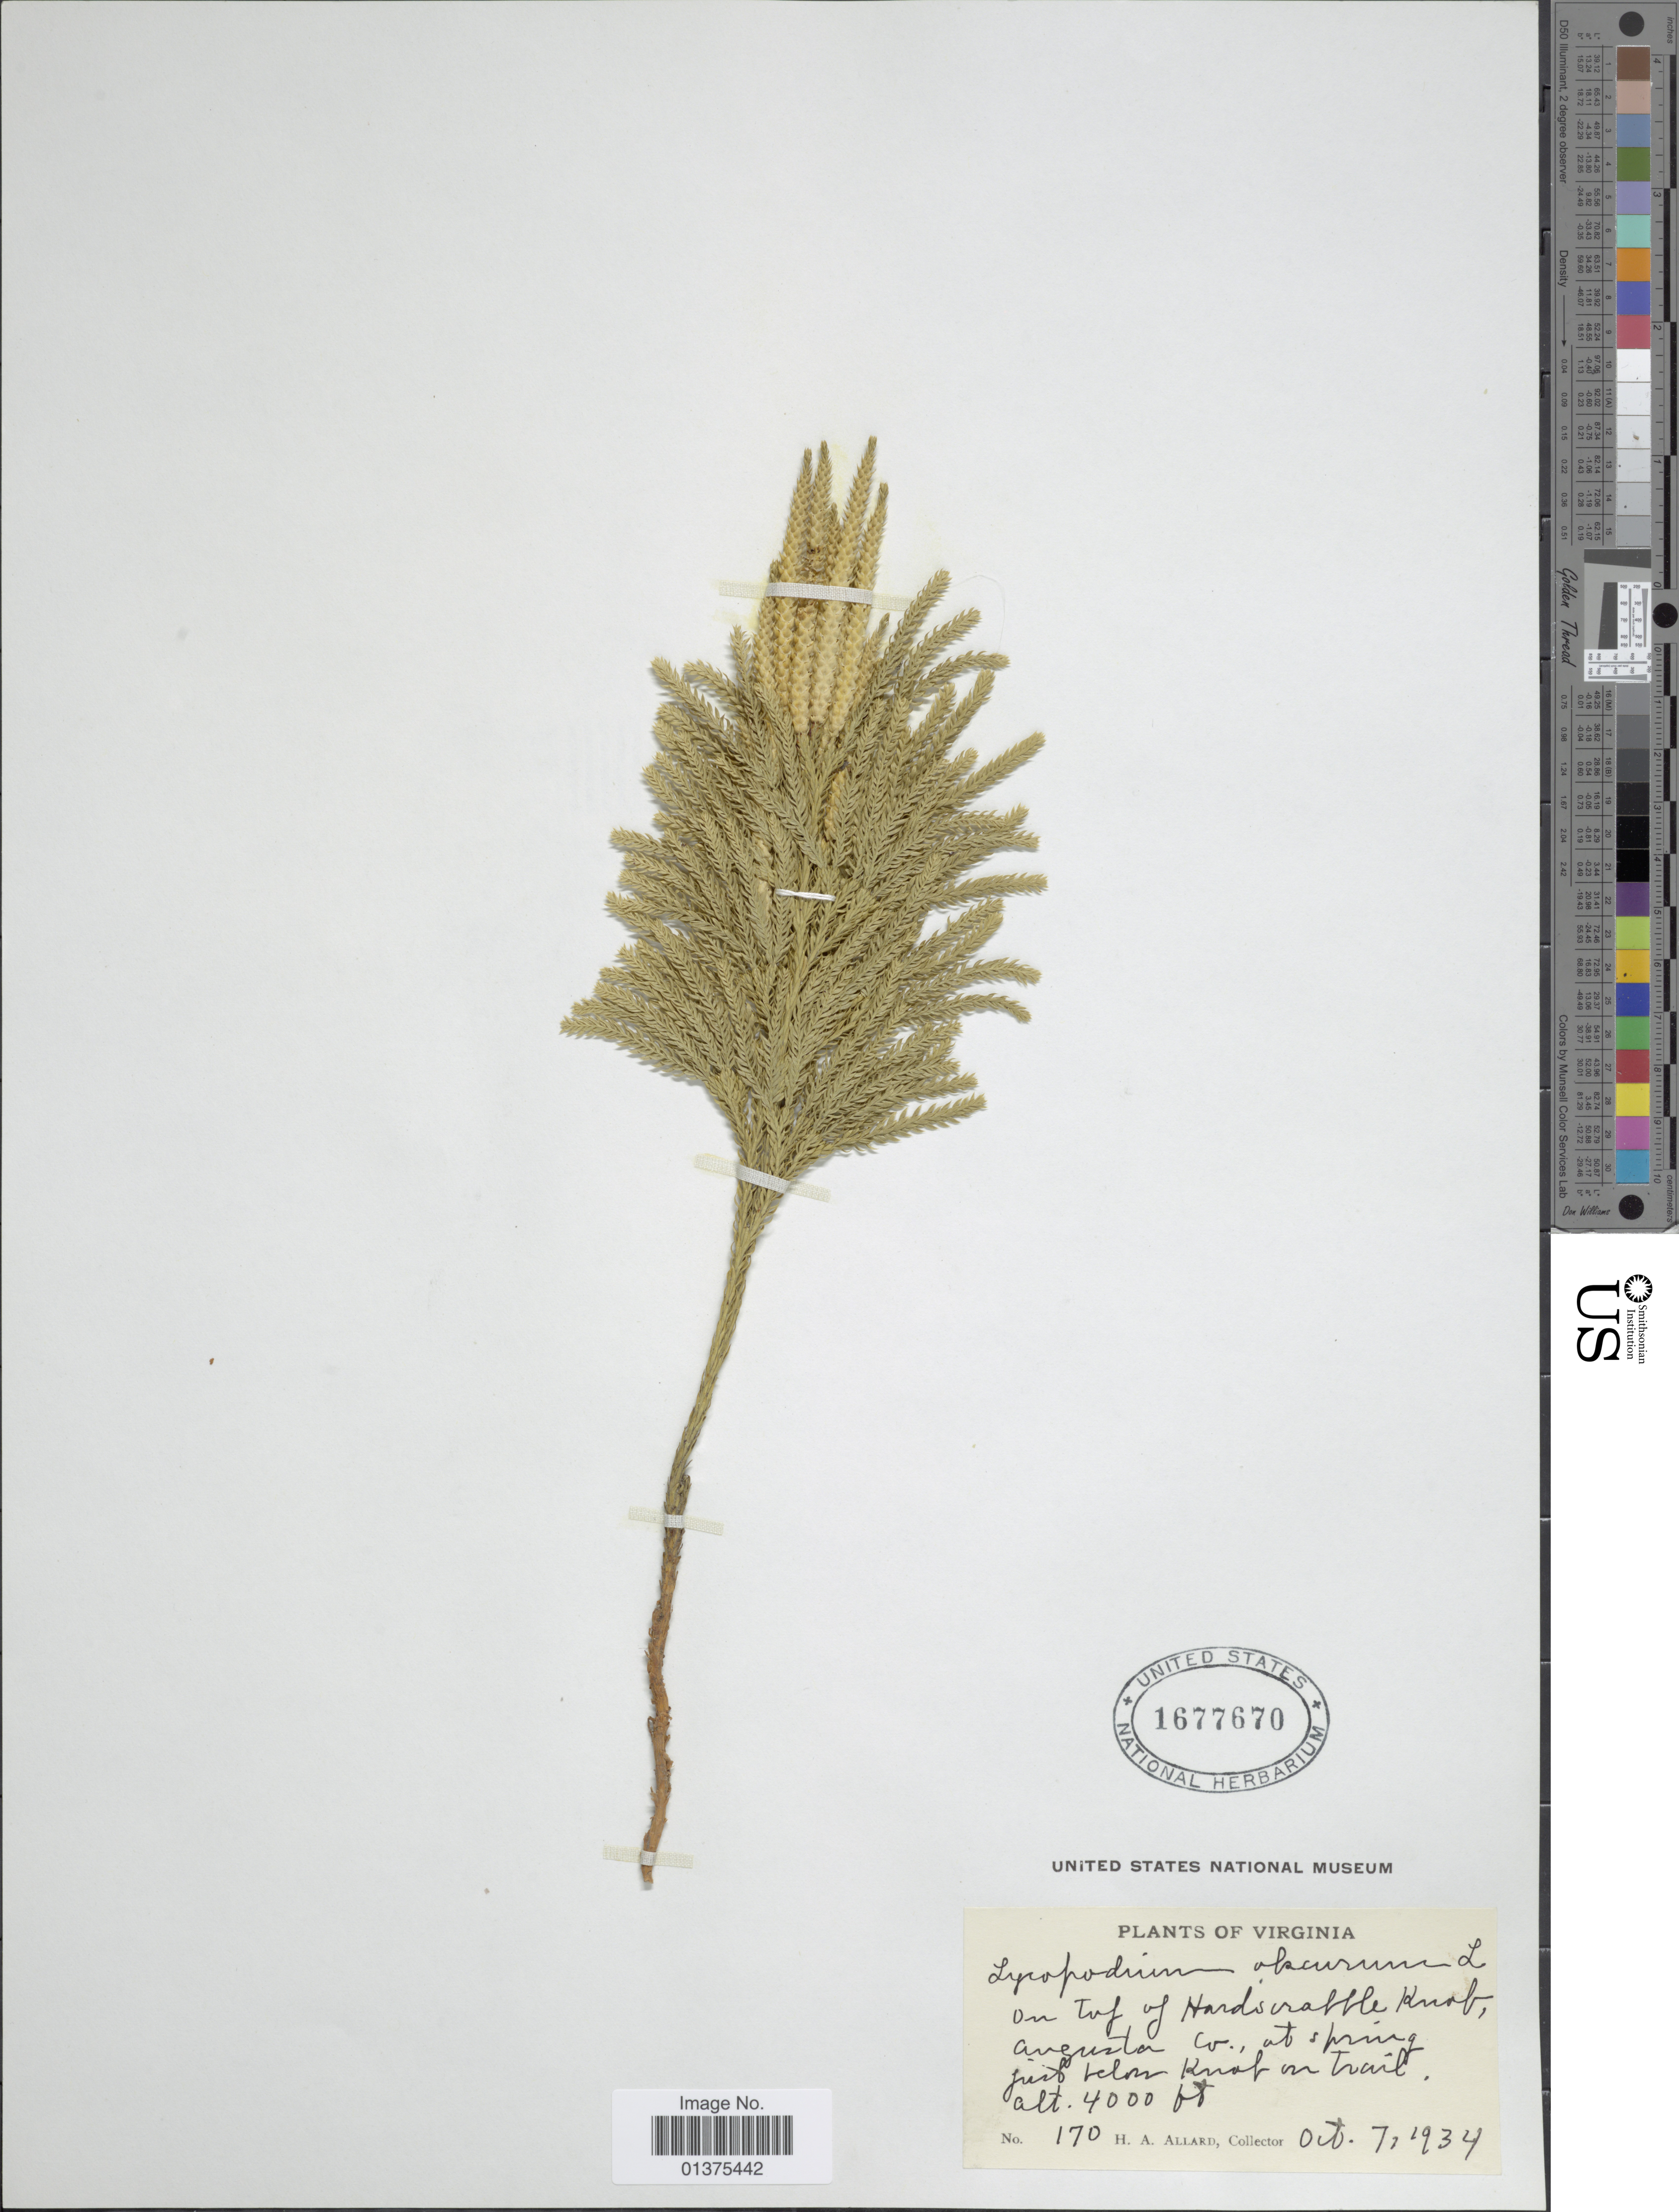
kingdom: Plantae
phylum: Tracheophyta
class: Lycopodiopsida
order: Lycopodiales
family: Lycopodiaceae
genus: Dendrolycopodium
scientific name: Dendrolycopodium obscurum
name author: (L.) A. Haines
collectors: H. A. Allard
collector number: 170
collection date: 1934-10-07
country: United States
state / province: Virginia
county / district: Augusta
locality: On top of Hardscrabble Knob, Augusta Co. at spring just below knob on trail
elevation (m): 1219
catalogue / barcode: US 1677670